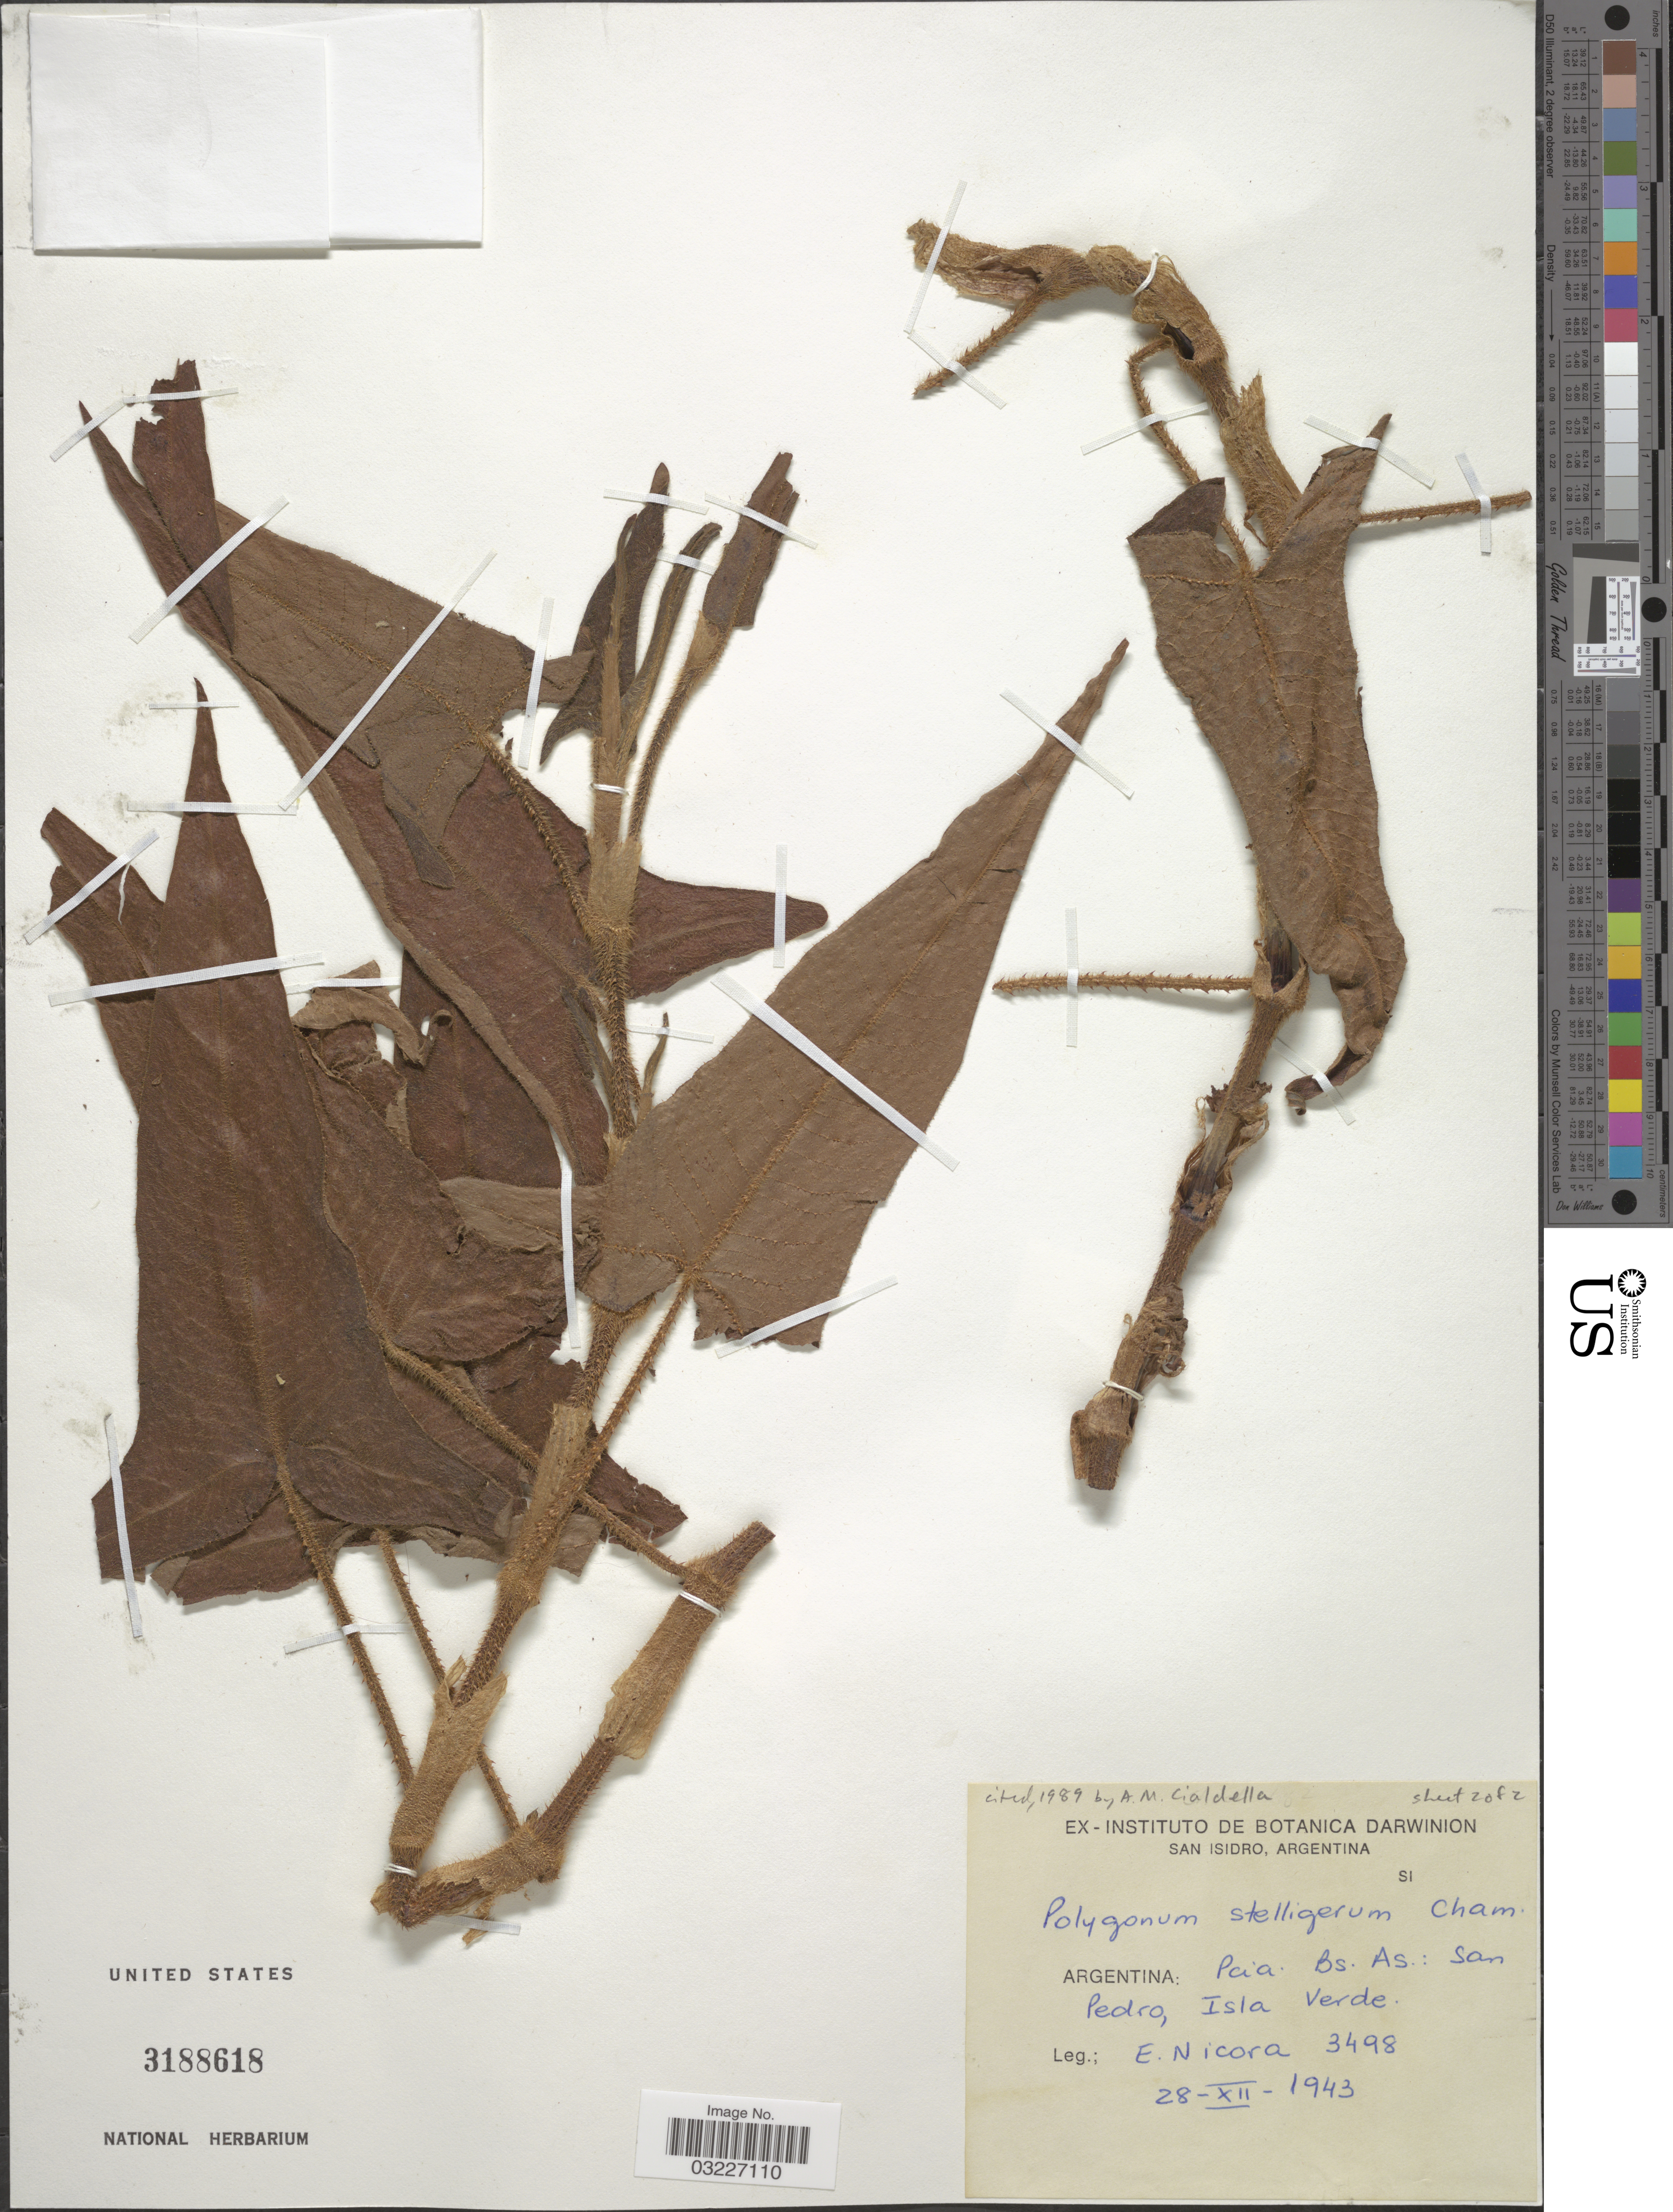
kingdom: Plantae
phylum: Tracheophyta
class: Magnoliopsida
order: Caryophyllales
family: Polygonaceae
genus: Polygonum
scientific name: Polygonum stelligerum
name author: Cham.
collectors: E. Nicora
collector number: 3498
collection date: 1943-12-28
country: Argentina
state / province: Buenos Aires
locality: Pcia. Bs. As.: San Pedro, Isla Verde.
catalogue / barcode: US 3188618